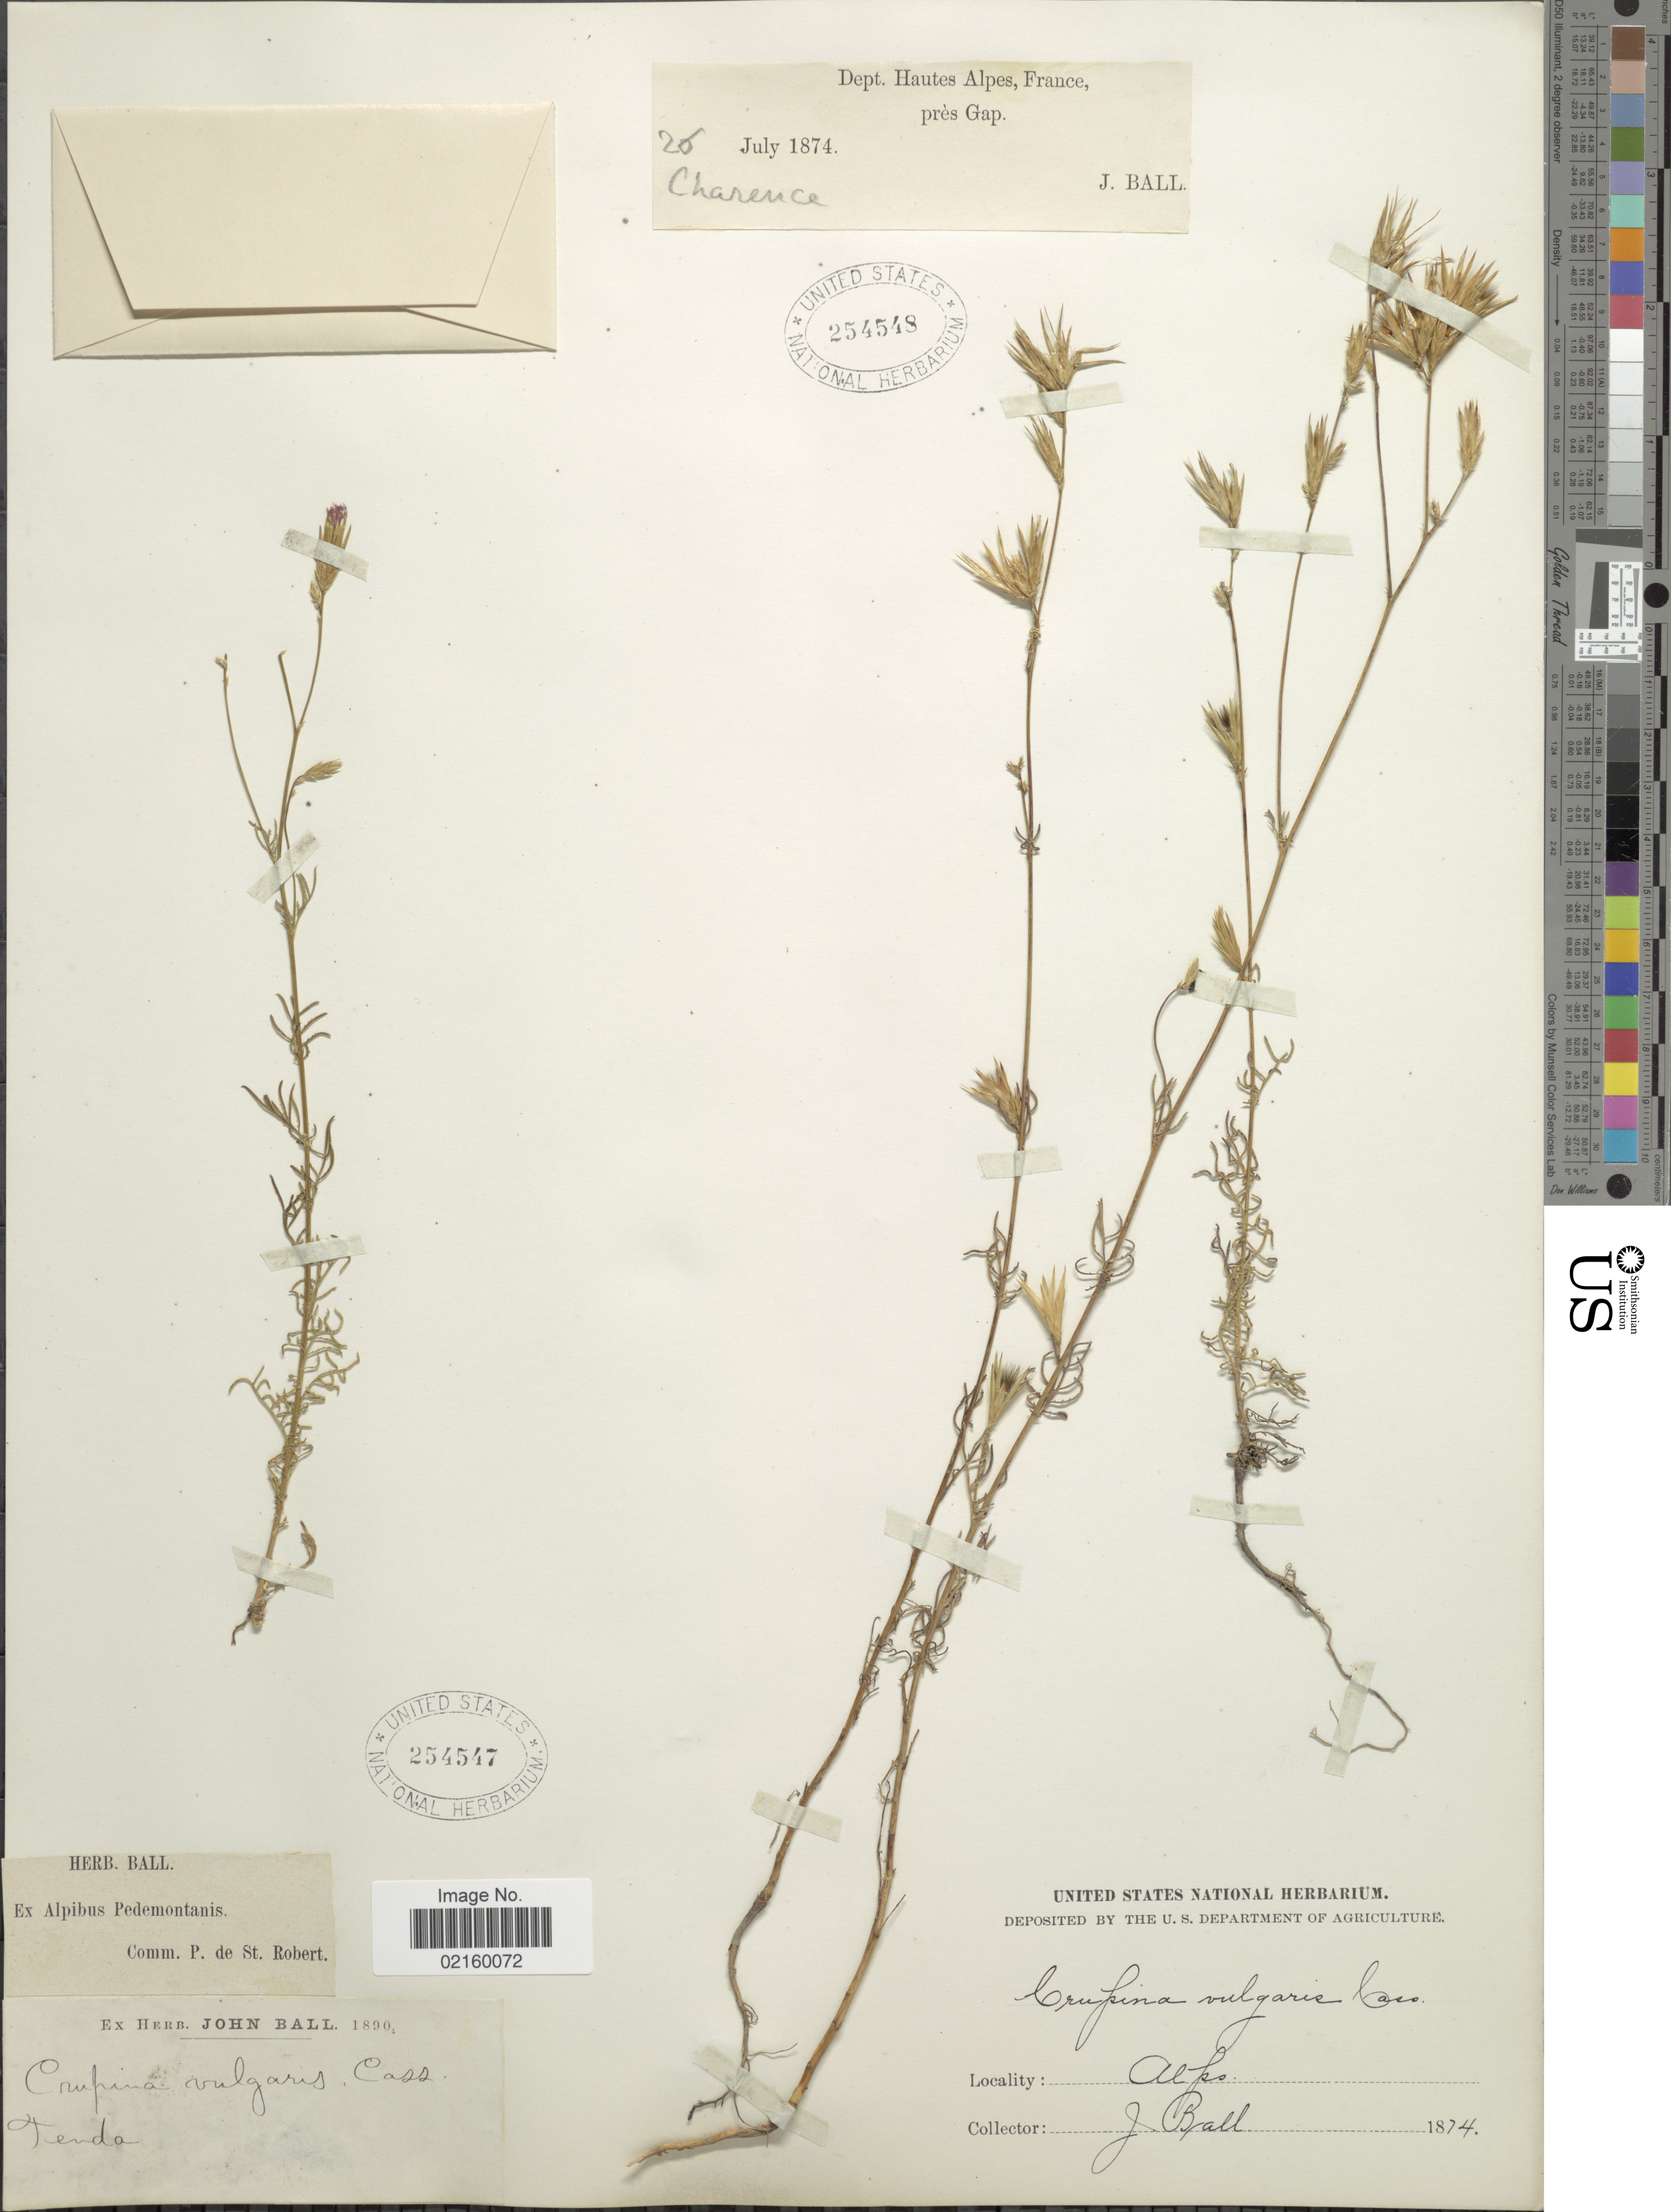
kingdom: Plantae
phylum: Tracheophyta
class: Magnoliopsida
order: Asterales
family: Asteraceae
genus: Crupina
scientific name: Crupina vulgaris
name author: Pers. ex Cass.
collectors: J. Ball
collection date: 1874-07-26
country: France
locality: Alps, Dept. Hautes Alpes, pres Gap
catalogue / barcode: US 254547